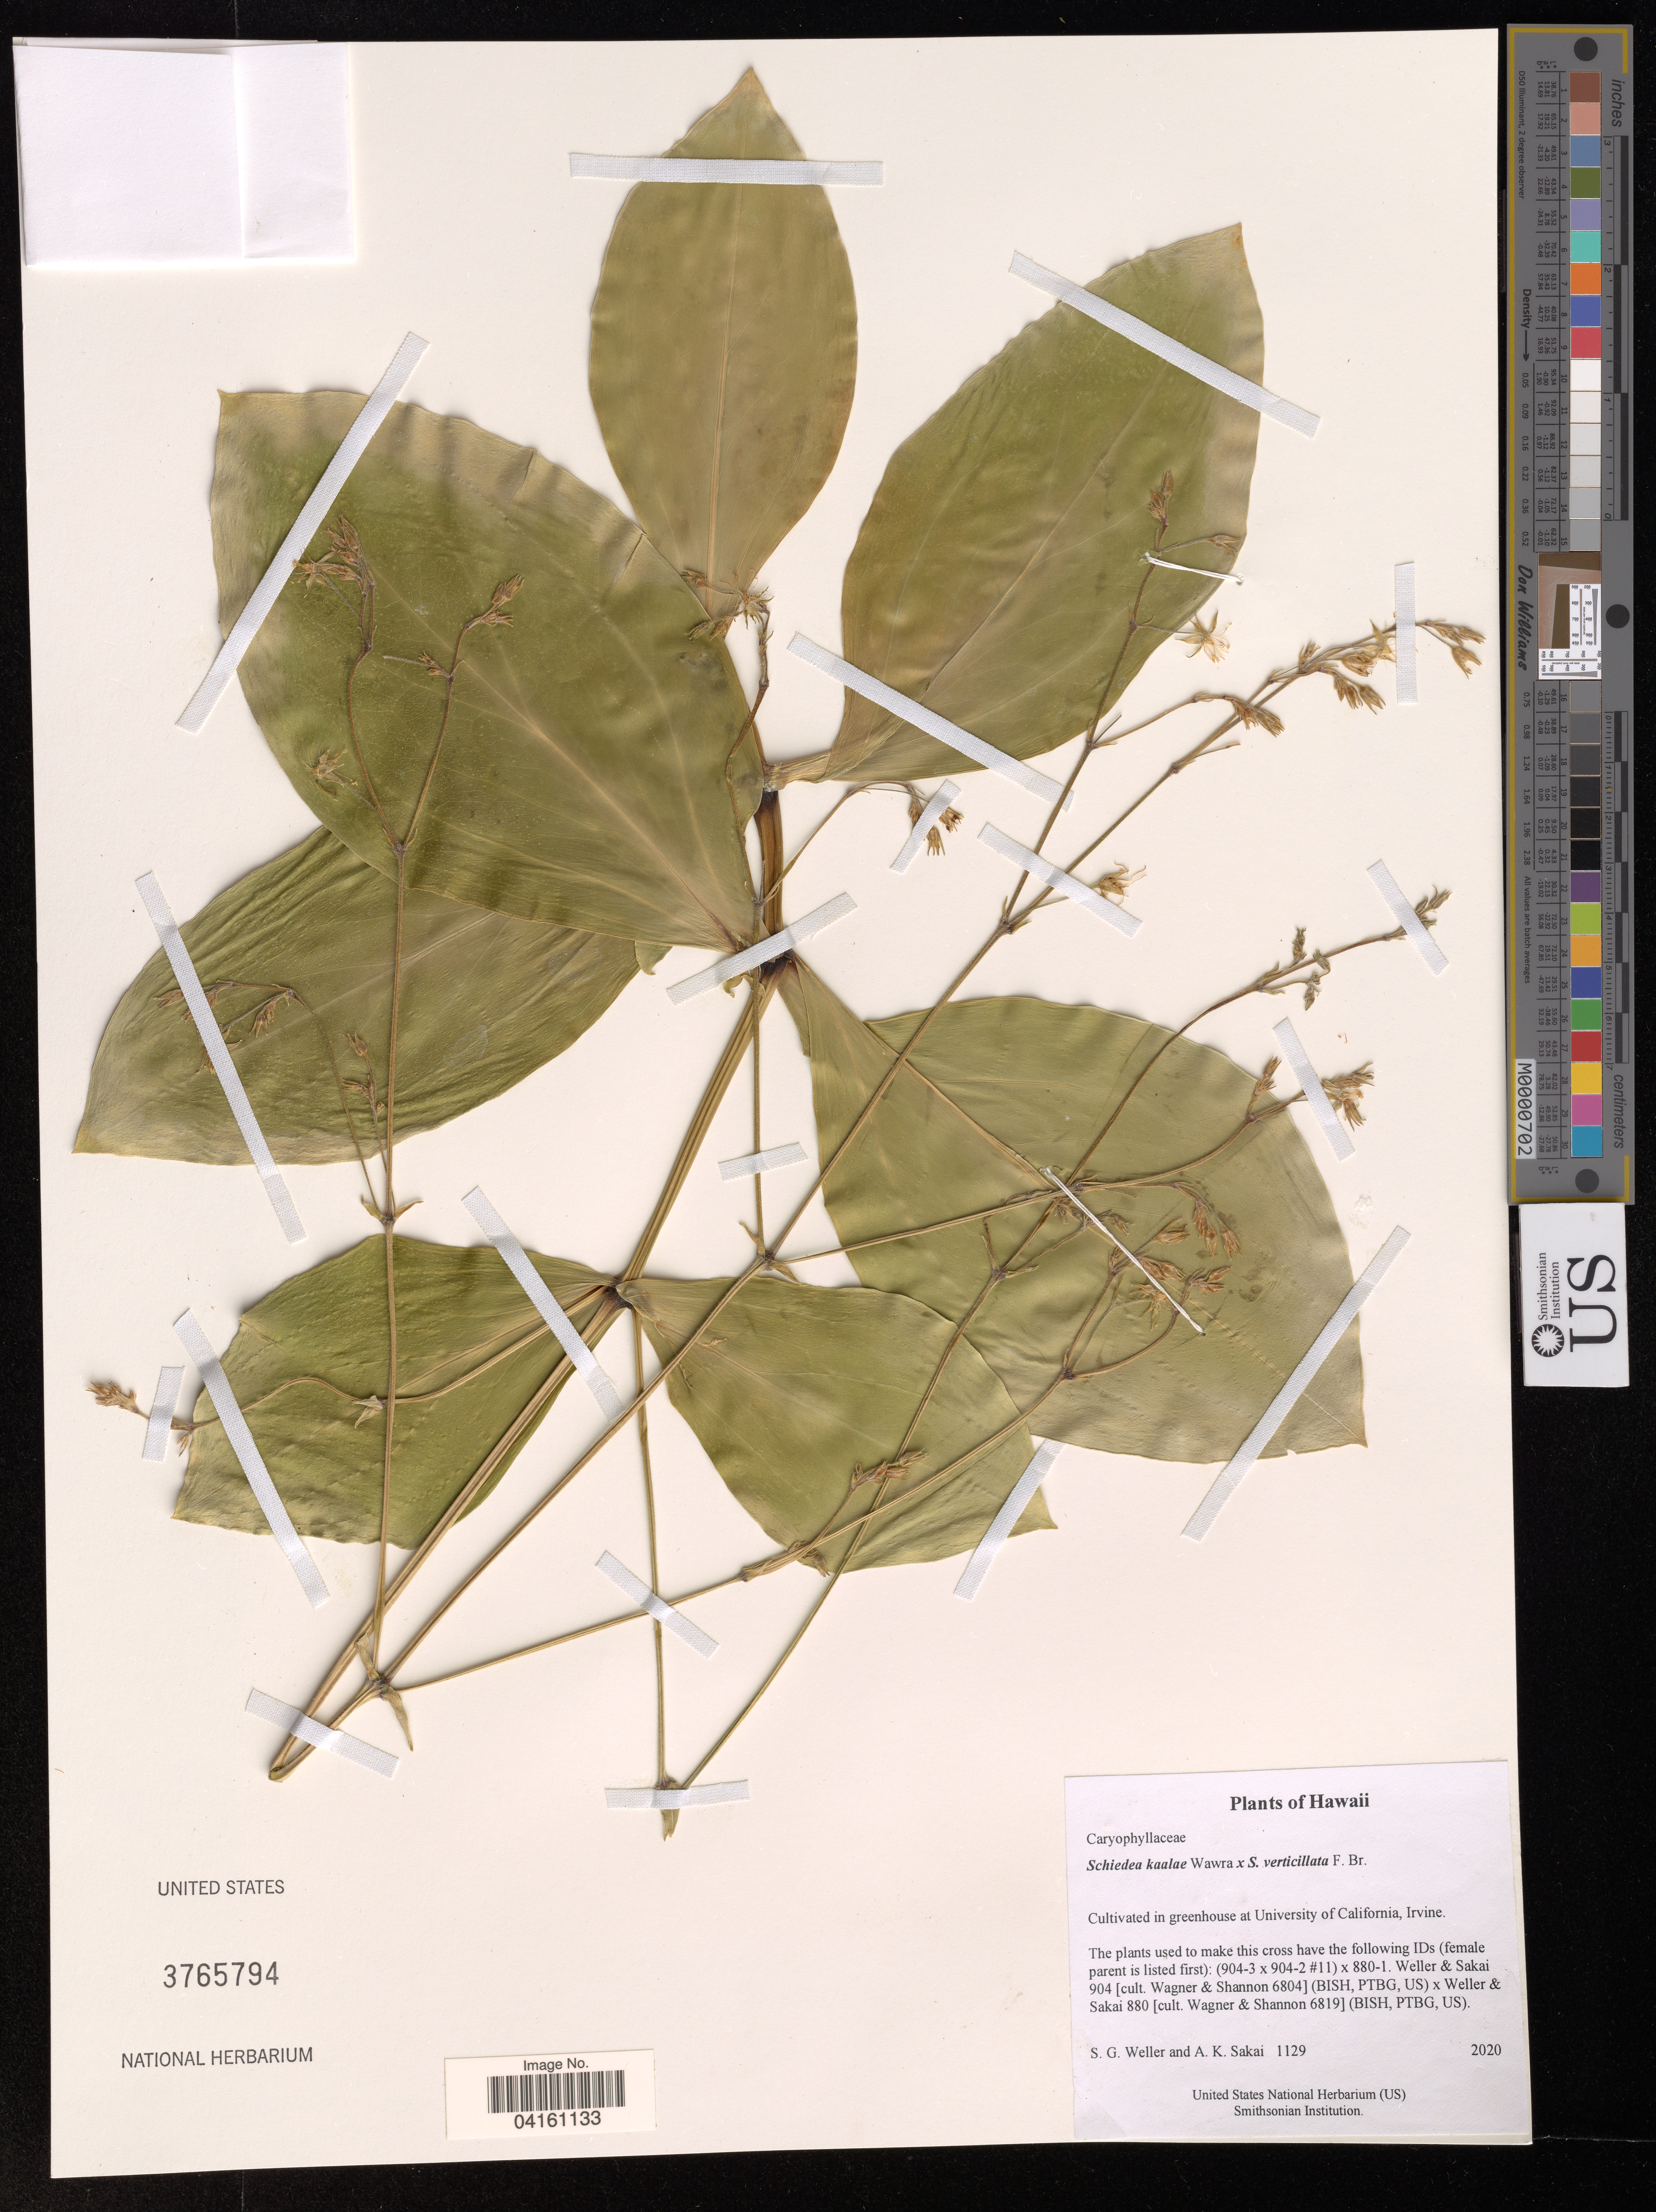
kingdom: Plantae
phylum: Tracheophyta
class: Magnoliopsida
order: Caryophyllales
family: Caryophyllaceae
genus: Schiedea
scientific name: Schiedea kaalae x S. verticillata F. Br. in Christoph. & Caum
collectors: S. G. Weller & A. Sakai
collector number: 1129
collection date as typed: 2020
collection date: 2020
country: United States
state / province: California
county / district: Orange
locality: Cultivated in greenhouse at University of California, Irvine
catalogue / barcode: US 3765794